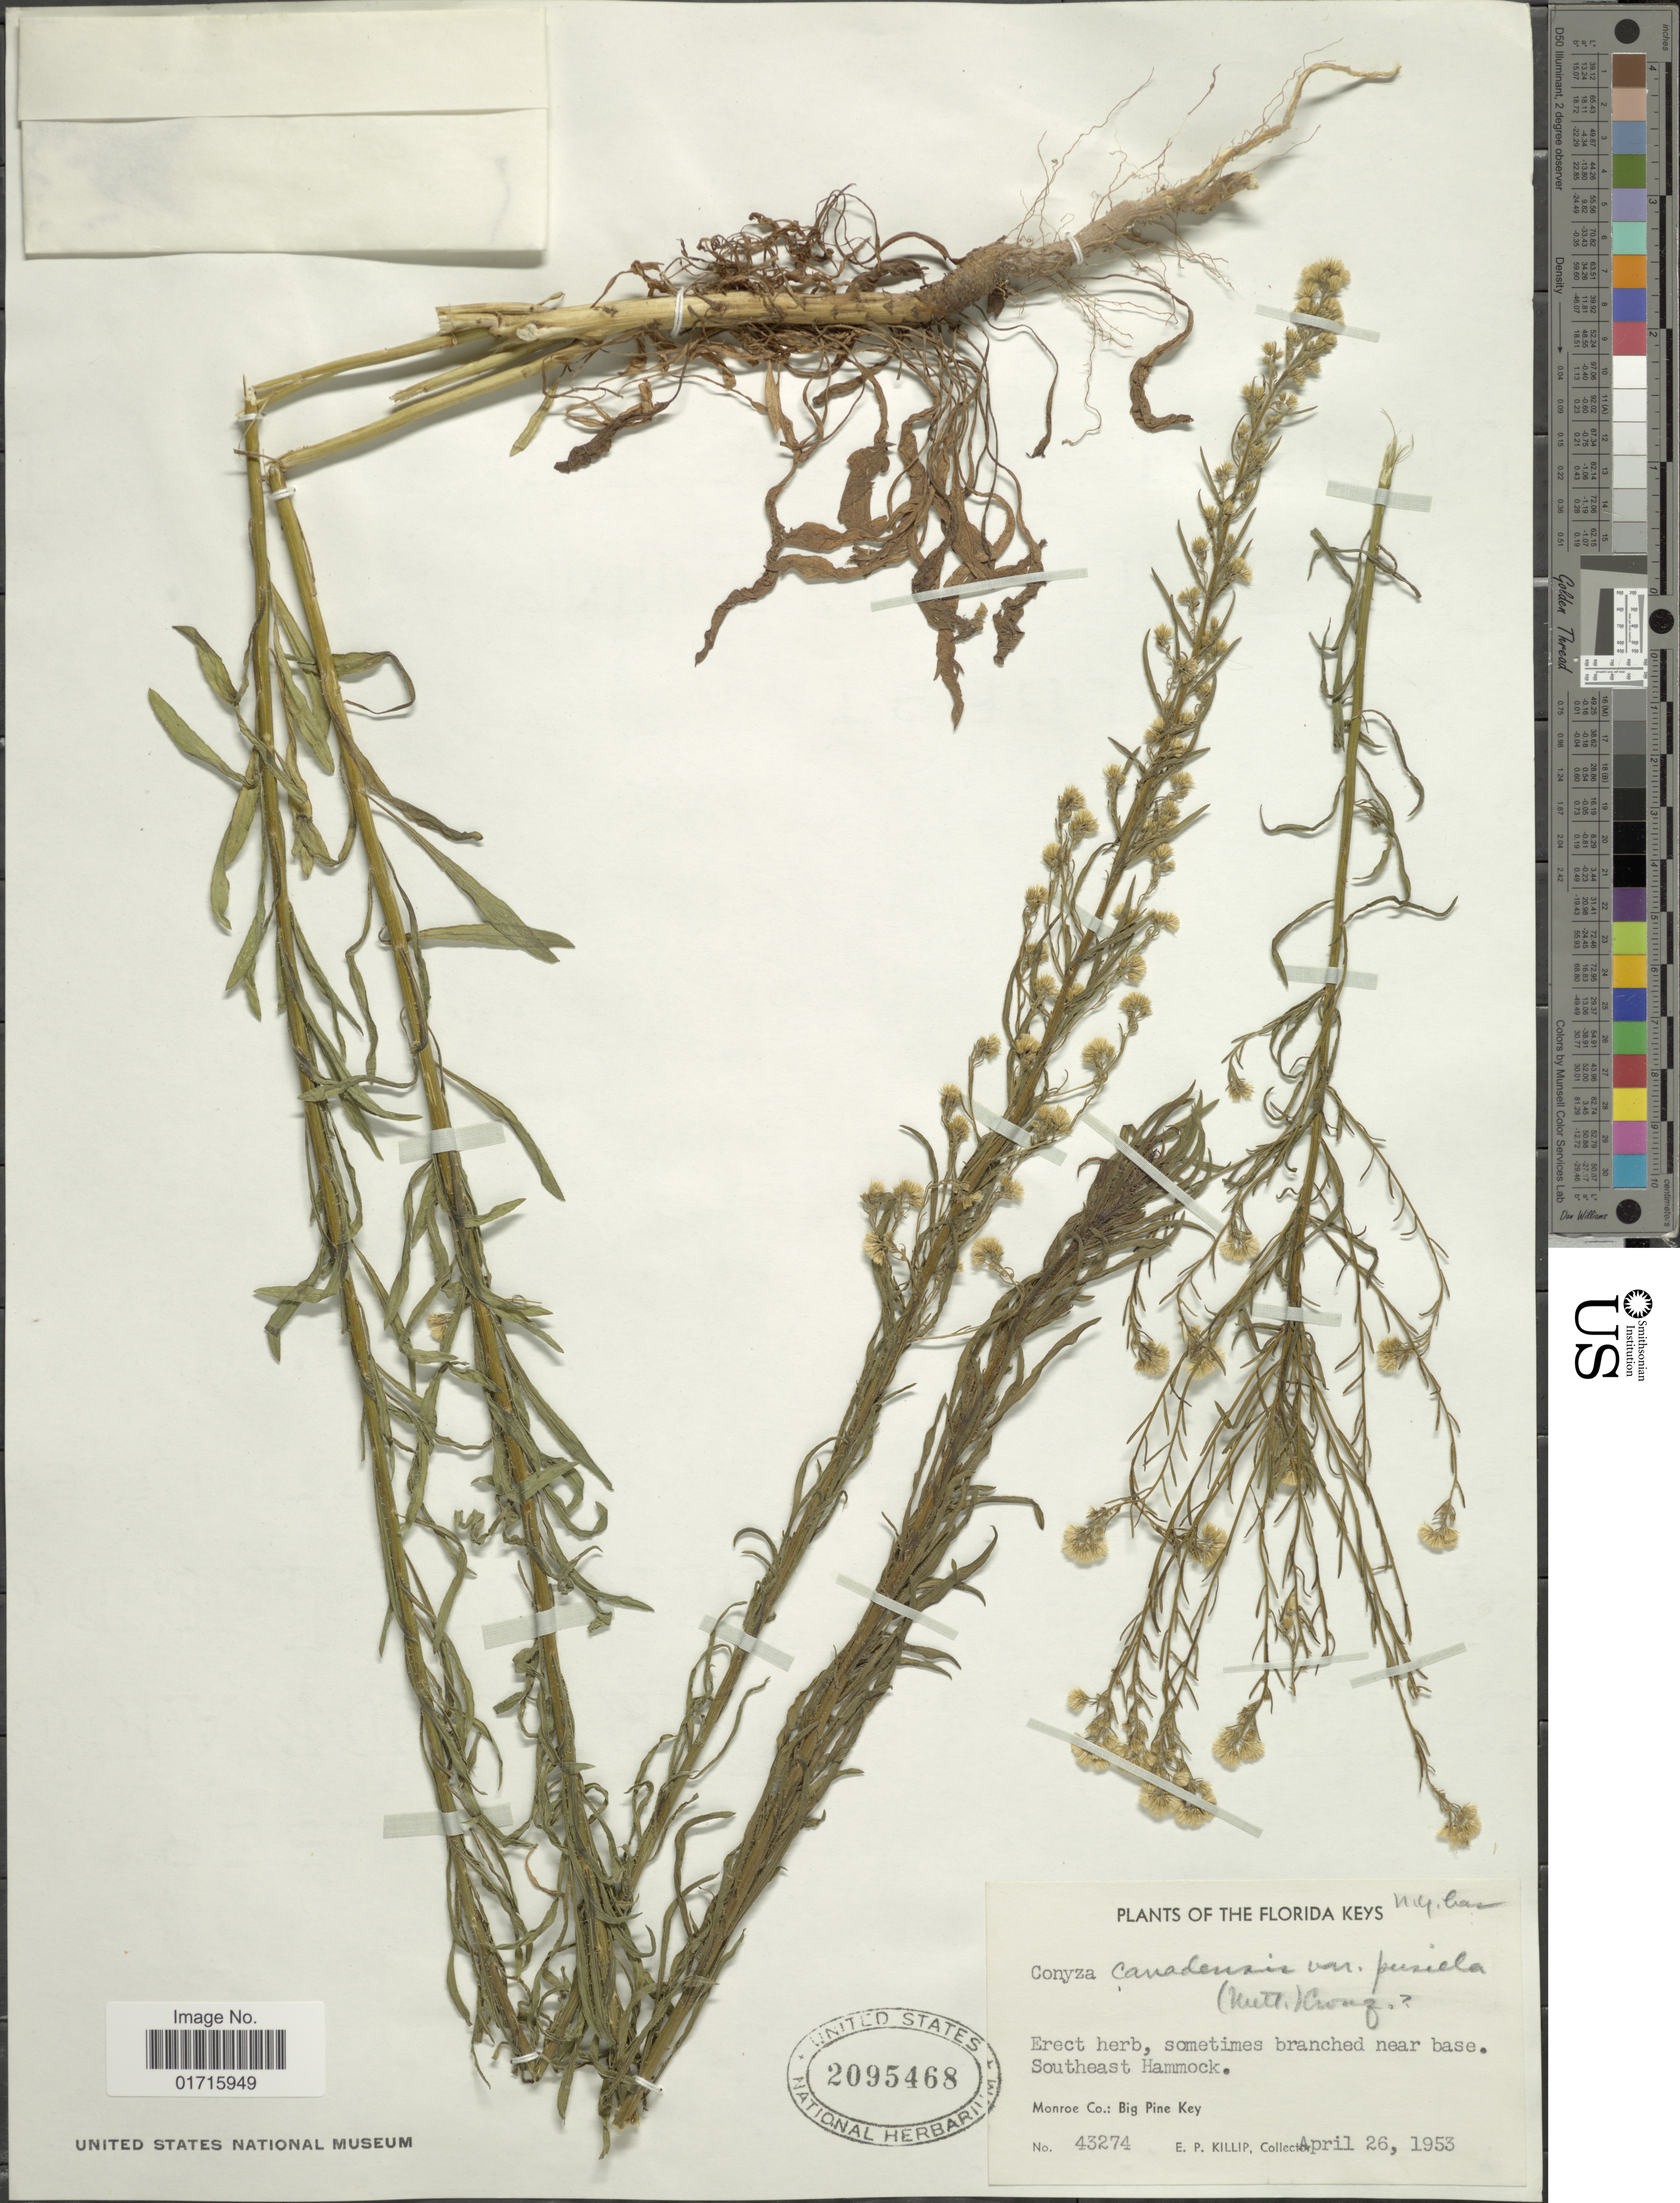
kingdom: Plantae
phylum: Tracheophyta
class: Magnoliopsida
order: Asterales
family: Asteraceae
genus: Conyza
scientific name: Conyza canadensis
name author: (L.) Cronq.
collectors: E. P. Killip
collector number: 43274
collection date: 1953-04-26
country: United States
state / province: Florida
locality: Florida Keys. sometimes branched near base. Southeast Hammock. Monroe Co.: Big Pine Key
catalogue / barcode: US 2095468